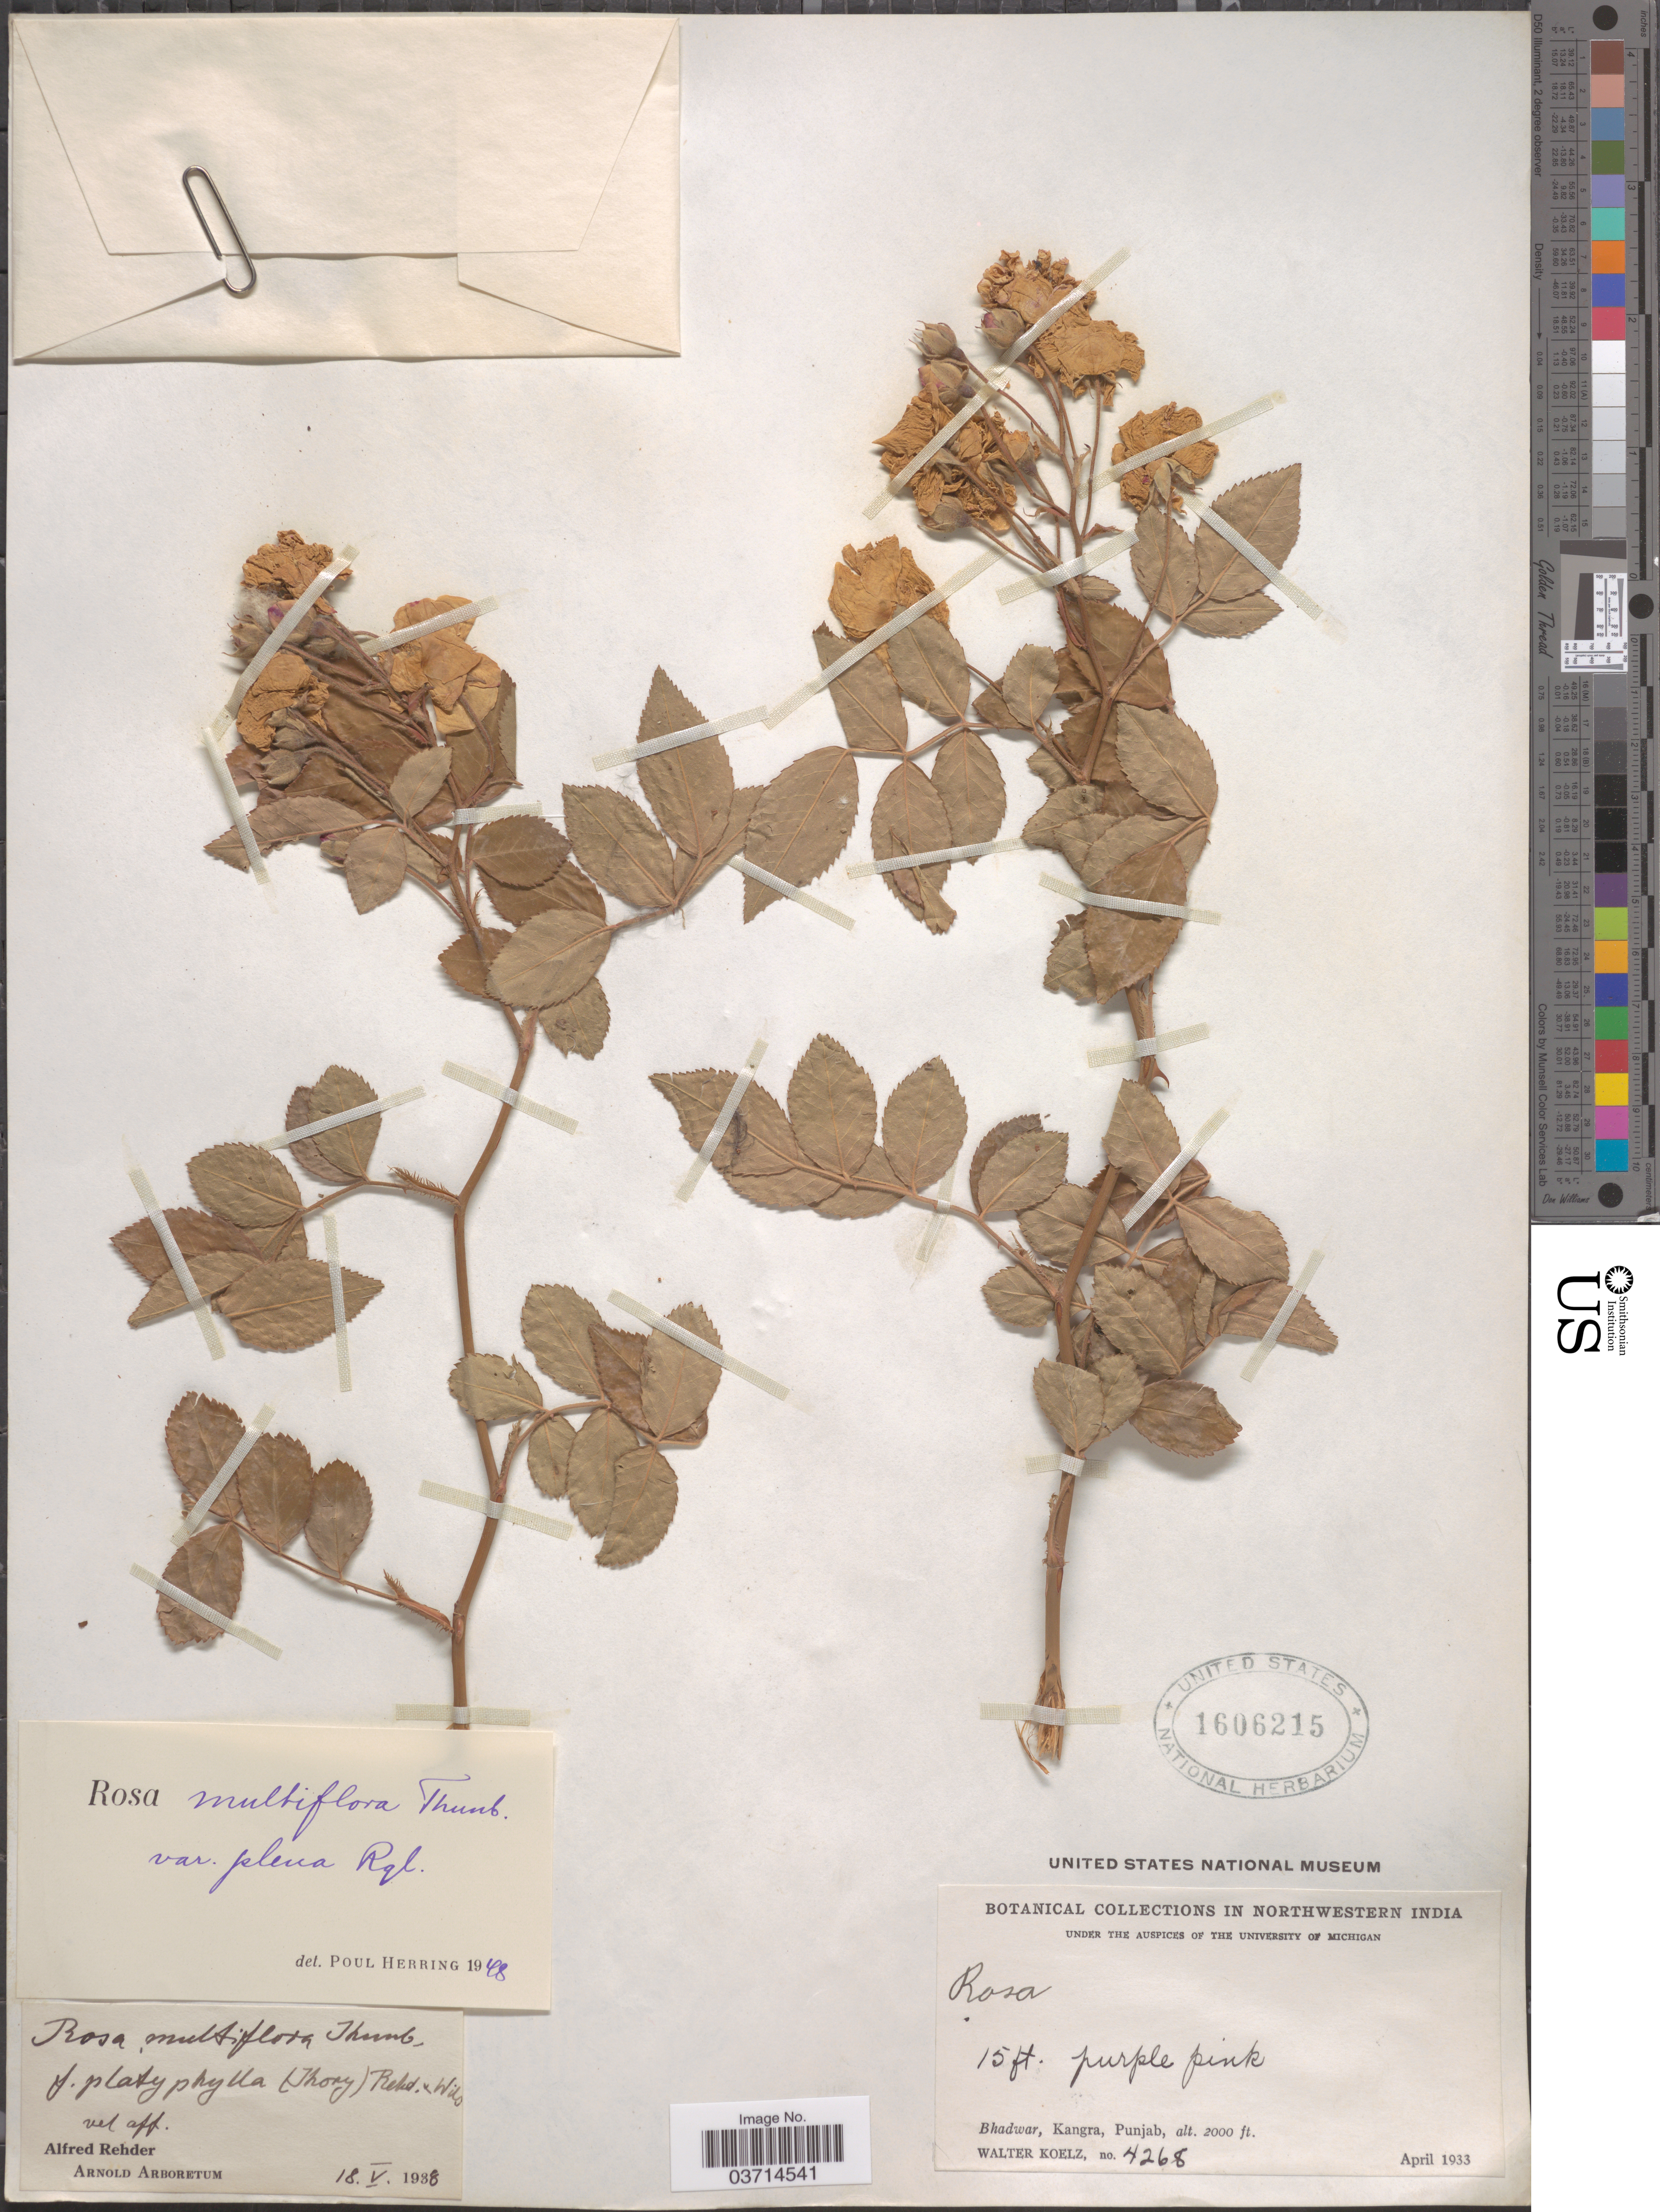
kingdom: Plantae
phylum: Tracheophyta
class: Magnoliopsida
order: Rosales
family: Rosaceae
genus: Rosa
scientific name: Rosa multiflora var. plena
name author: Regel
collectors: W. N. Koelz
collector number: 4268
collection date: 1933-04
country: India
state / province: Punjab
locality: Northwestern India. Bhadwar, Kangra.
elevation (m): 610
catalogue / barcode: US 1606215